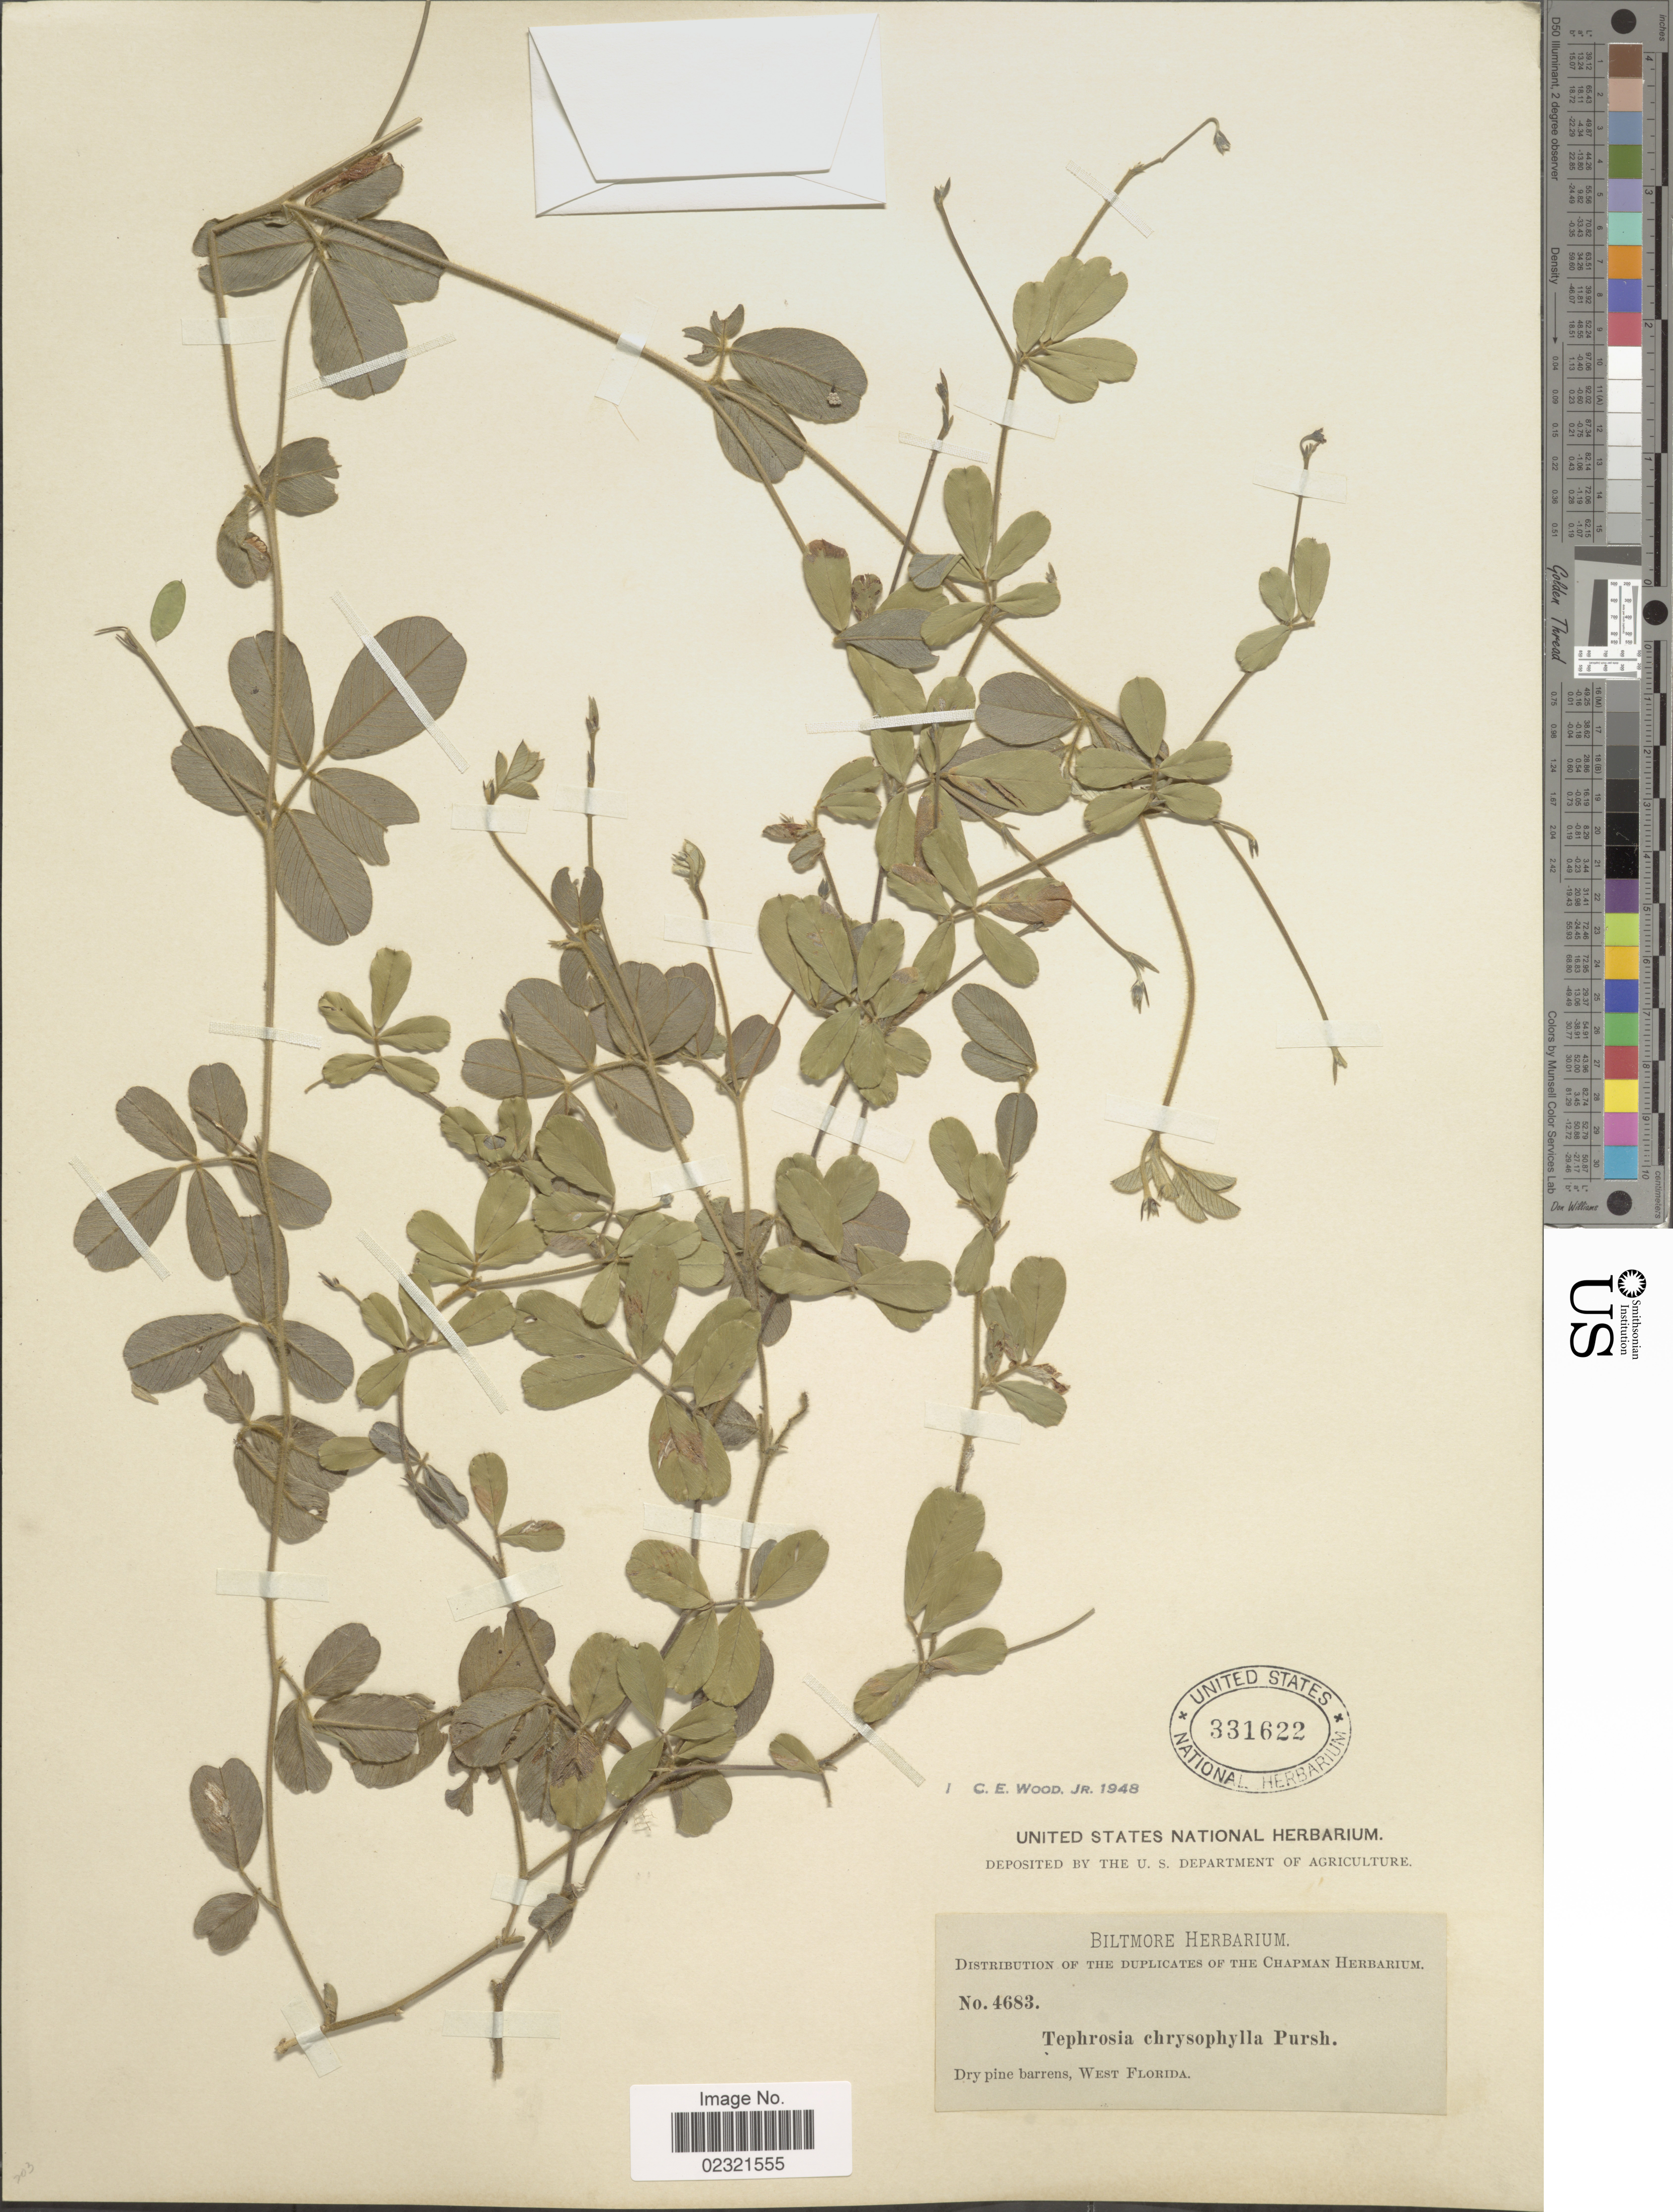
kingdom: Plantae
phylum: Tracheophyta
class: Magnoliopsida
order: Fabales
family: Fabaceae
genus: Tephrosia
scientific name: Tephrosia chrysophylla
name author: Pursh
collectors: ex herb. Biltmore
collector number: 4683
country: United States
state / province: Florida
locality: Dry pine barrens, West Florida.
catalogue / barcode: US 331622